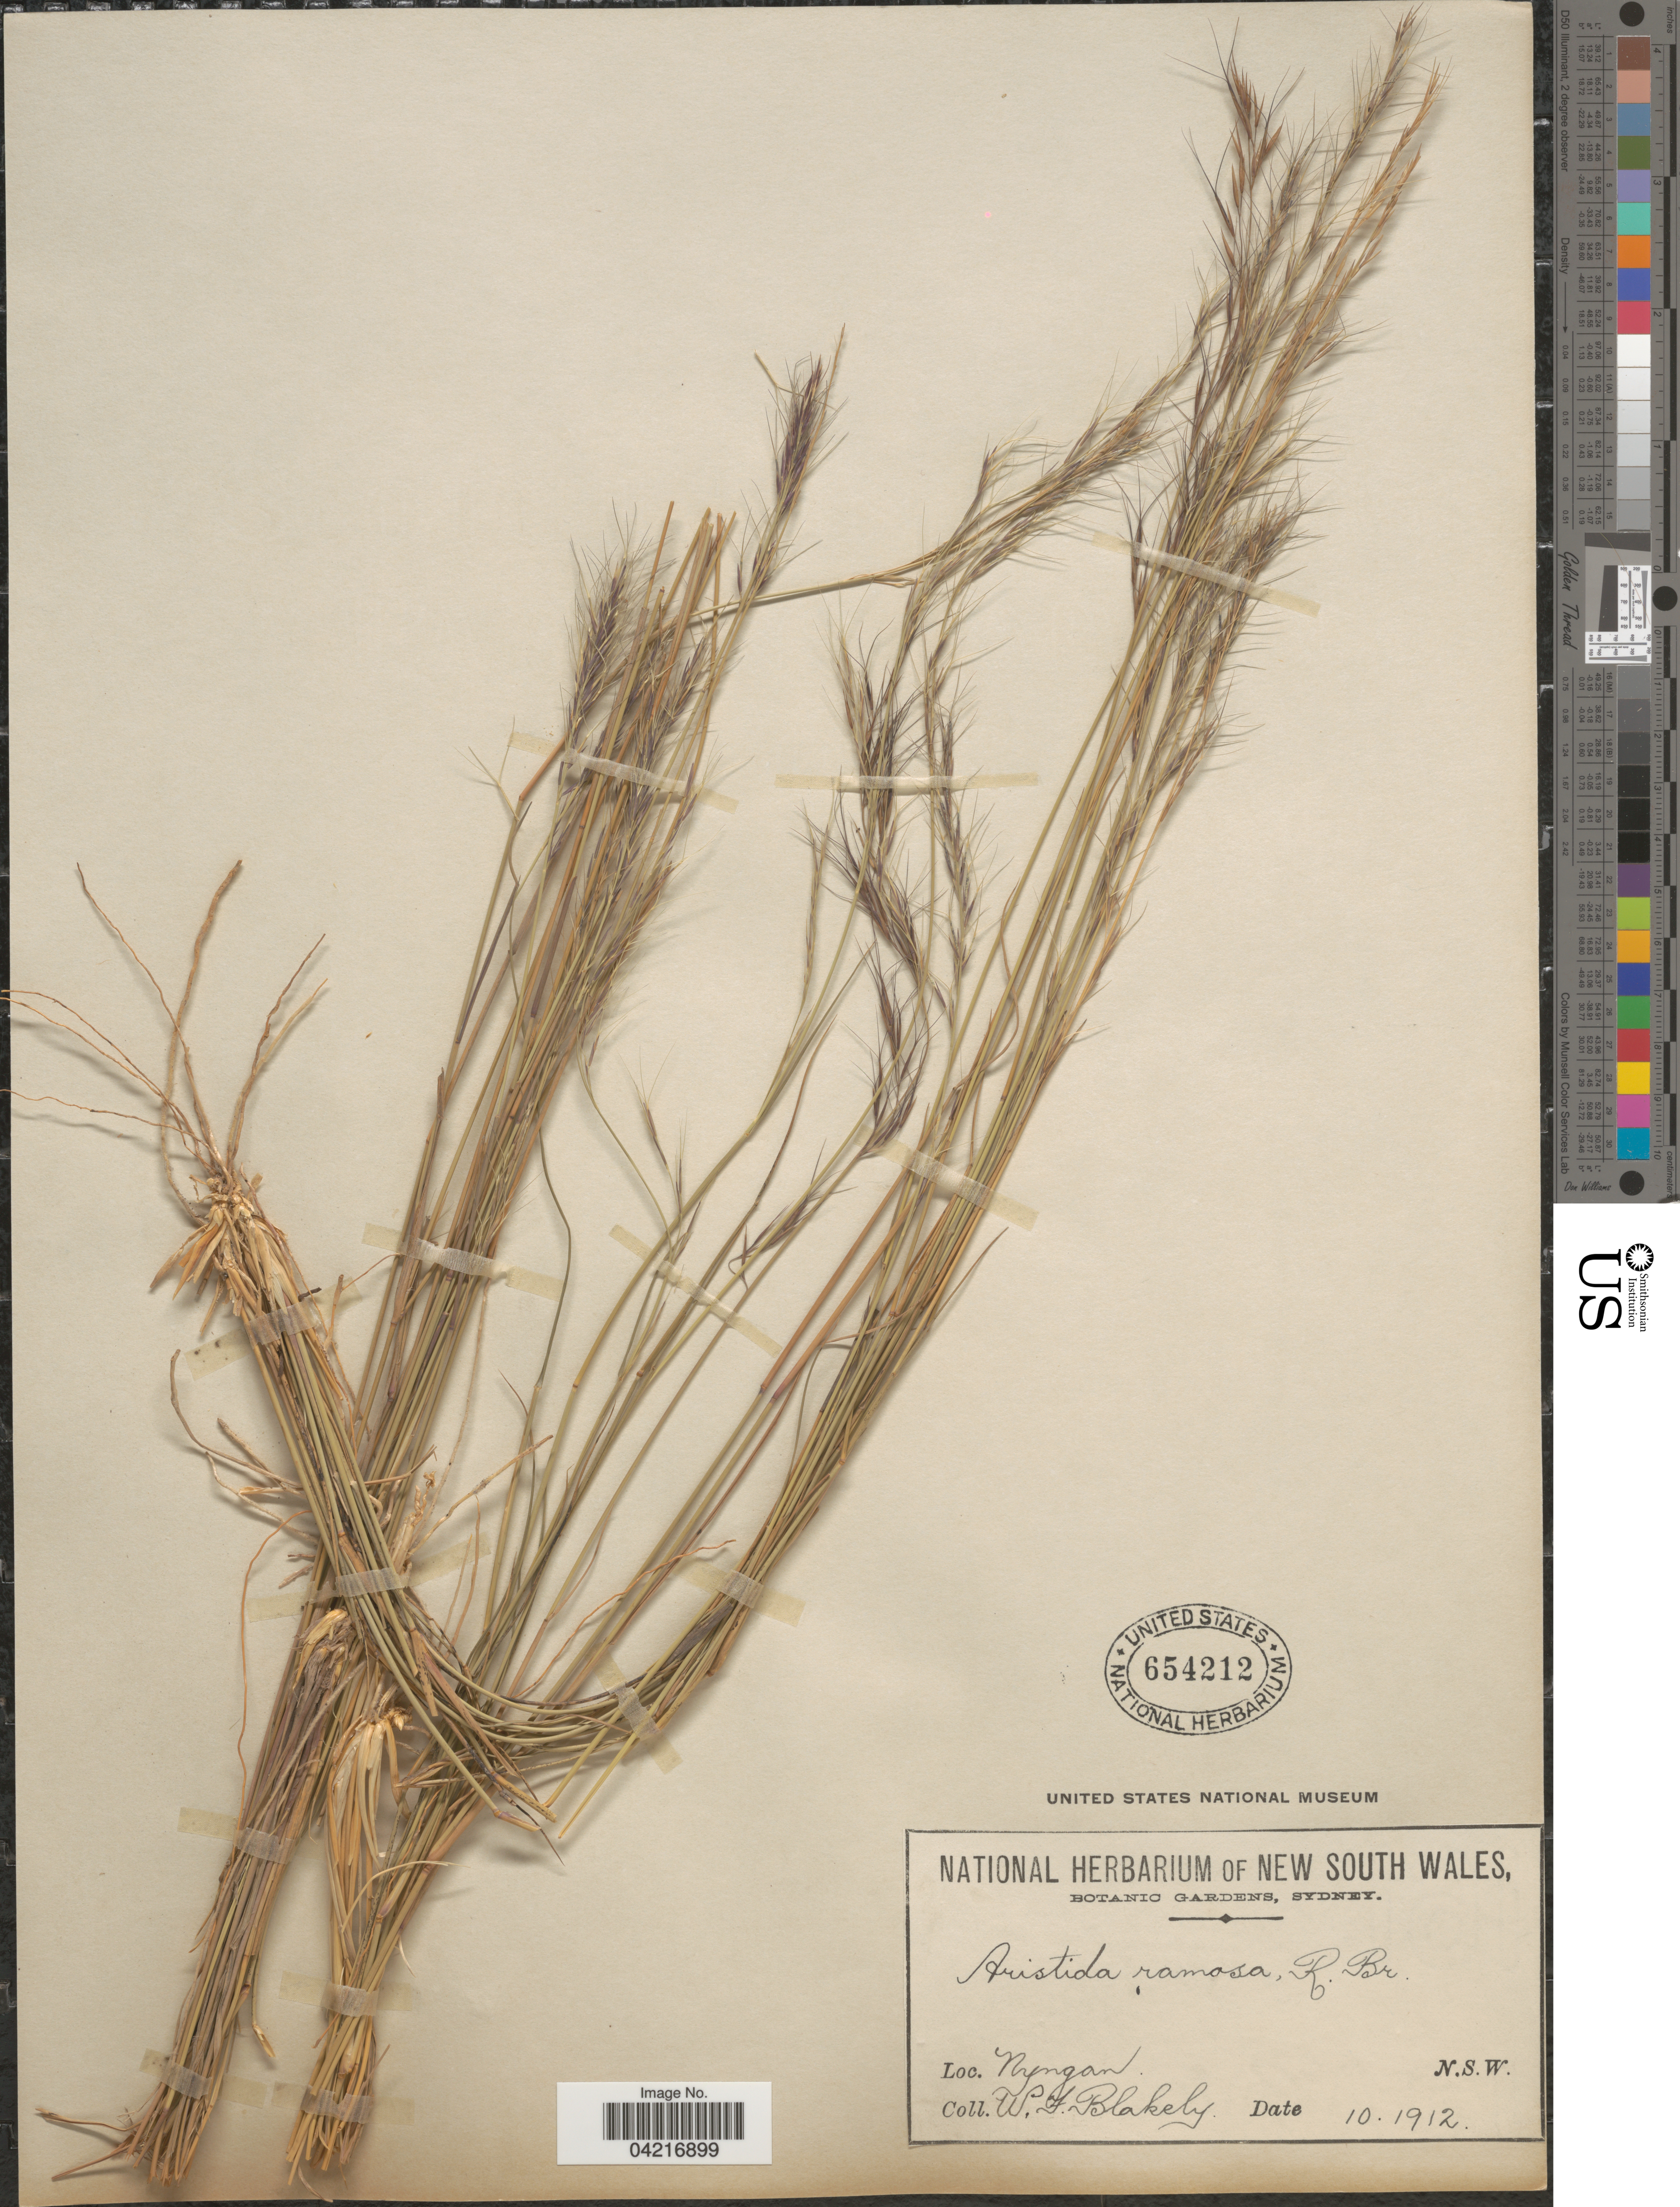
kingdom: Plantae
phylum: Tracheophyta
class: Liliopsida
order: Poales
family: Poaceae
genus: Aristida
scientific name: Aristida ramosa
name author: R. Br.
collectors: W. Blakely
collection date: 1912-10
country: Australia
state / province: New South Wales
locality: Nyngan.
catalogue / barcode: US 654212